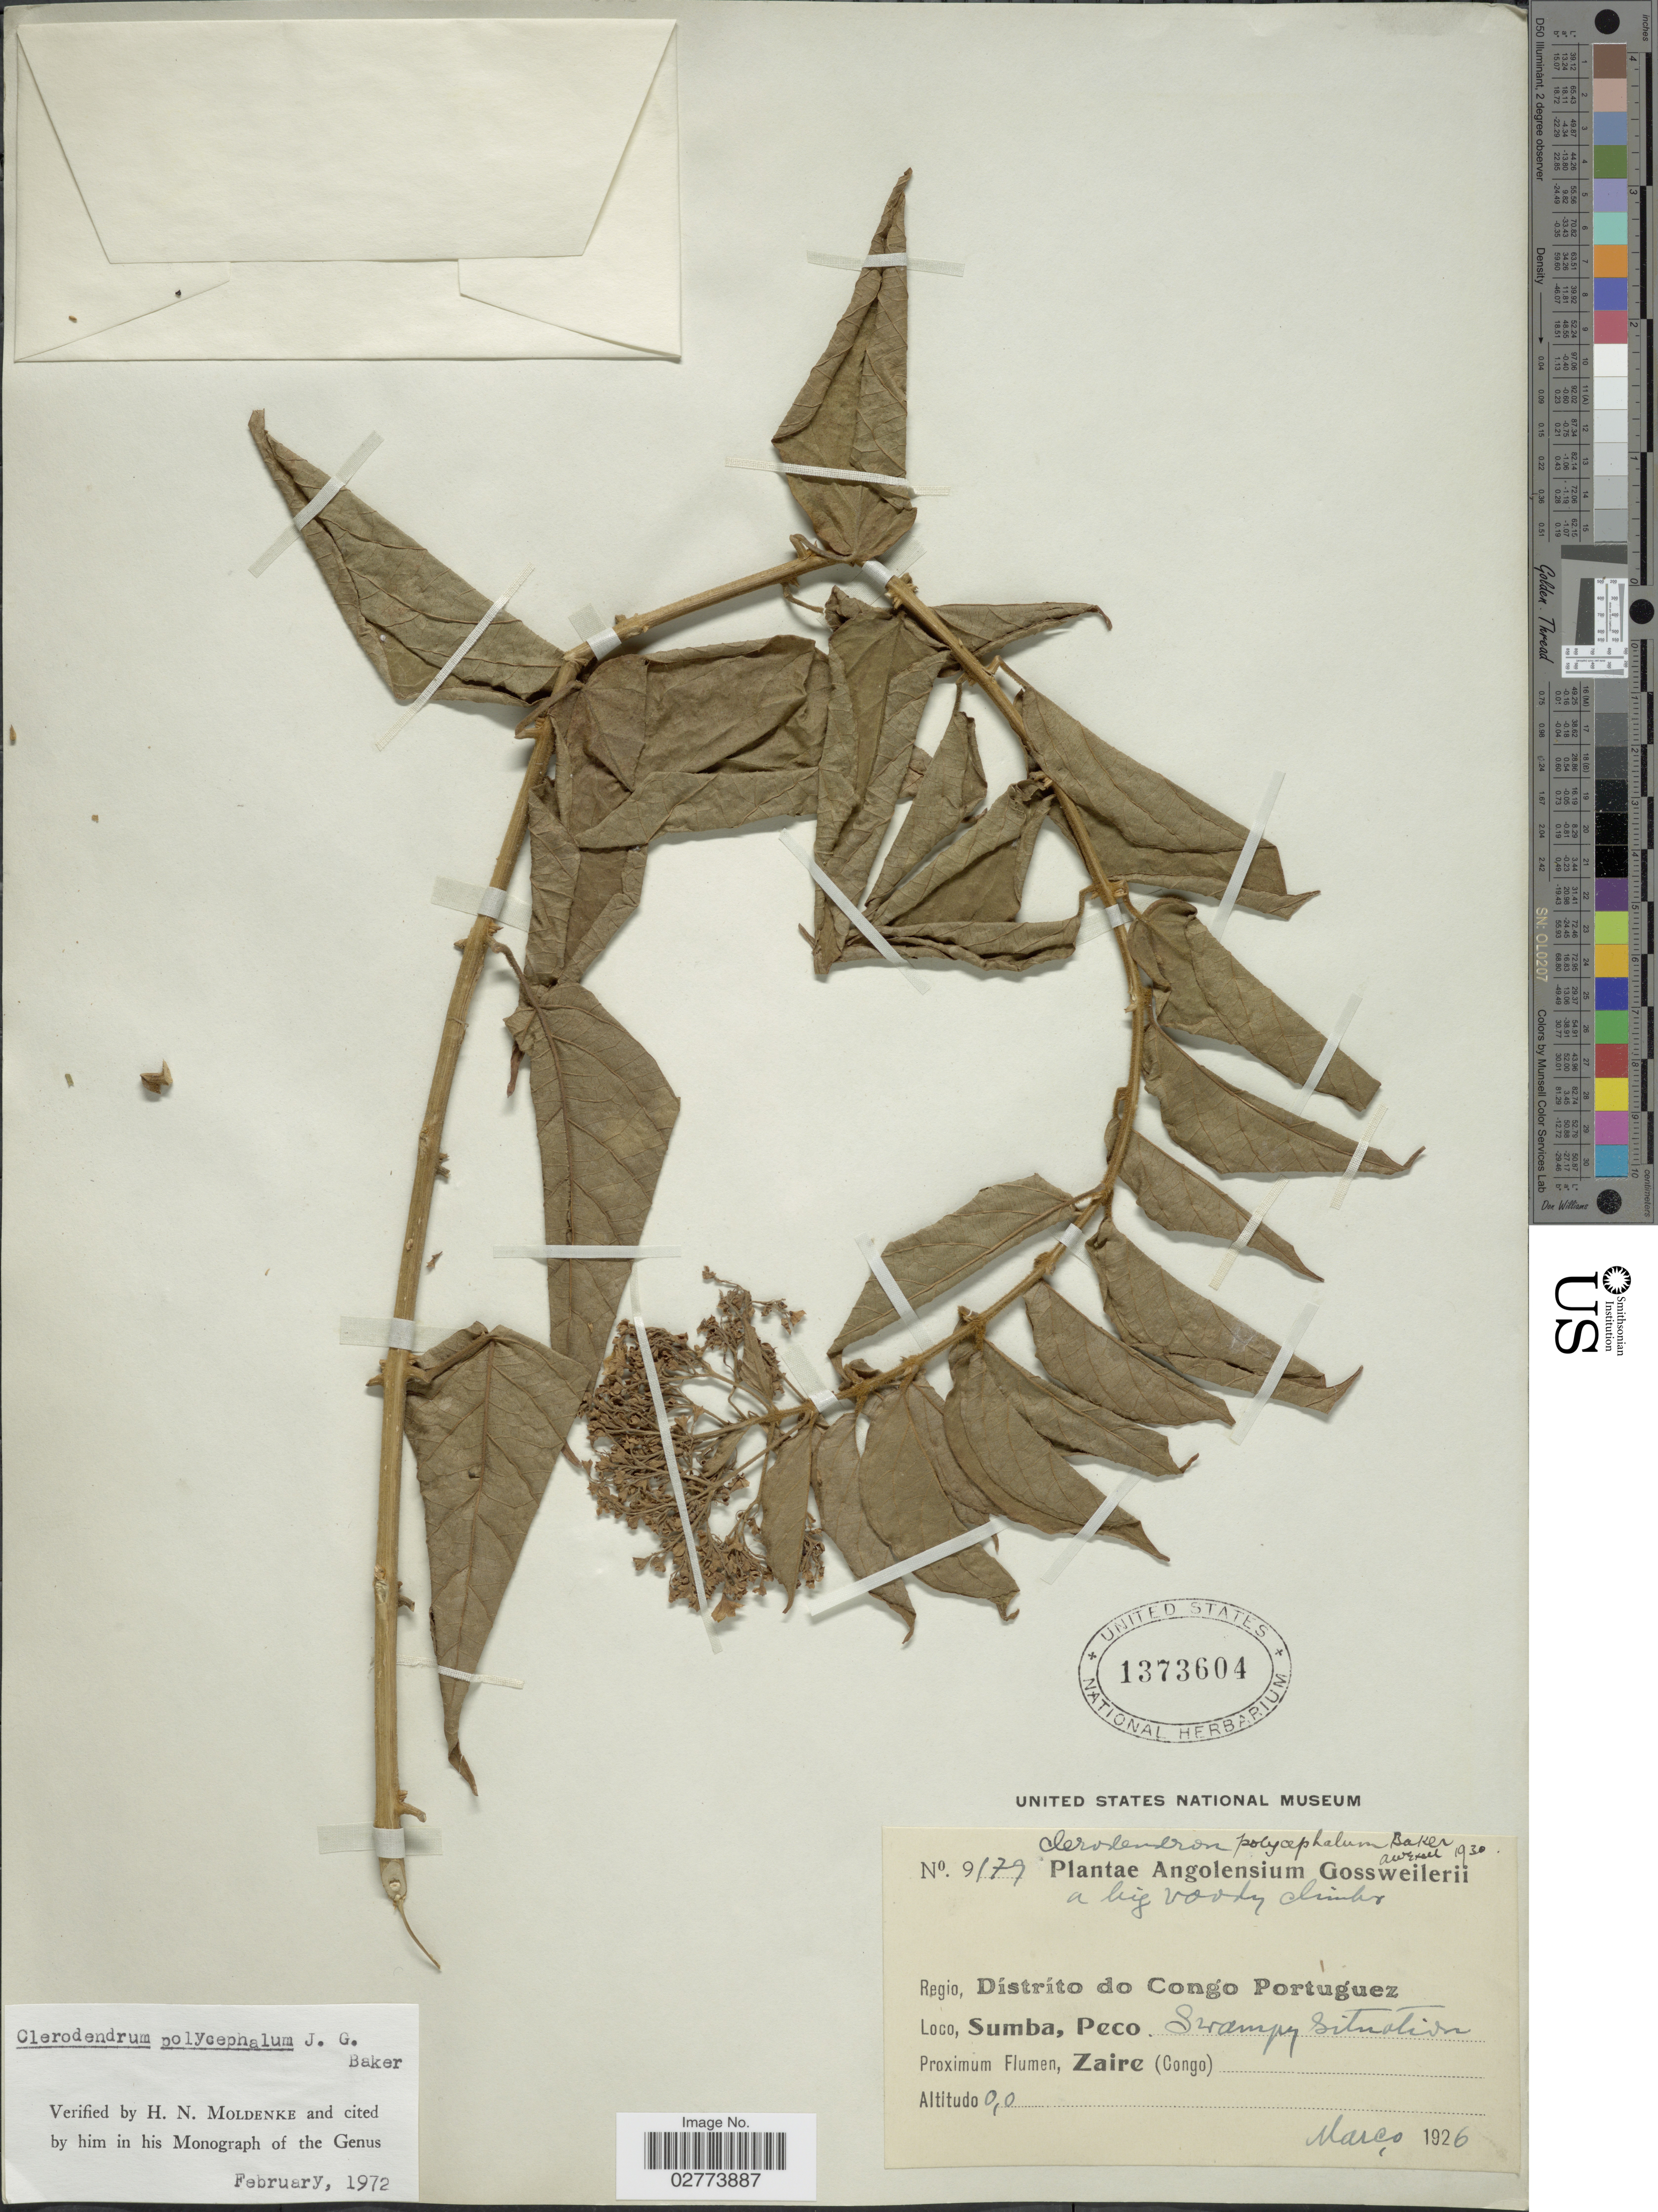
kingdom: Plantae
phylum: Tracheophyta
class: Magnoliopsida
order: Lamiales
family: Lamiaceae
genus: Clerodendrum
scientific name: Clerodendrum polycephalum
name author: Baker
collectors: -. Gossweiler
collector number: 9179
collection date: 1926-03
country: Congo, Democratic Republic of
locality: Regio, Distrito do Congo Portuguez. Sumba, Peco. Zaire (Congo).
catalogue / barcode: US 1373604